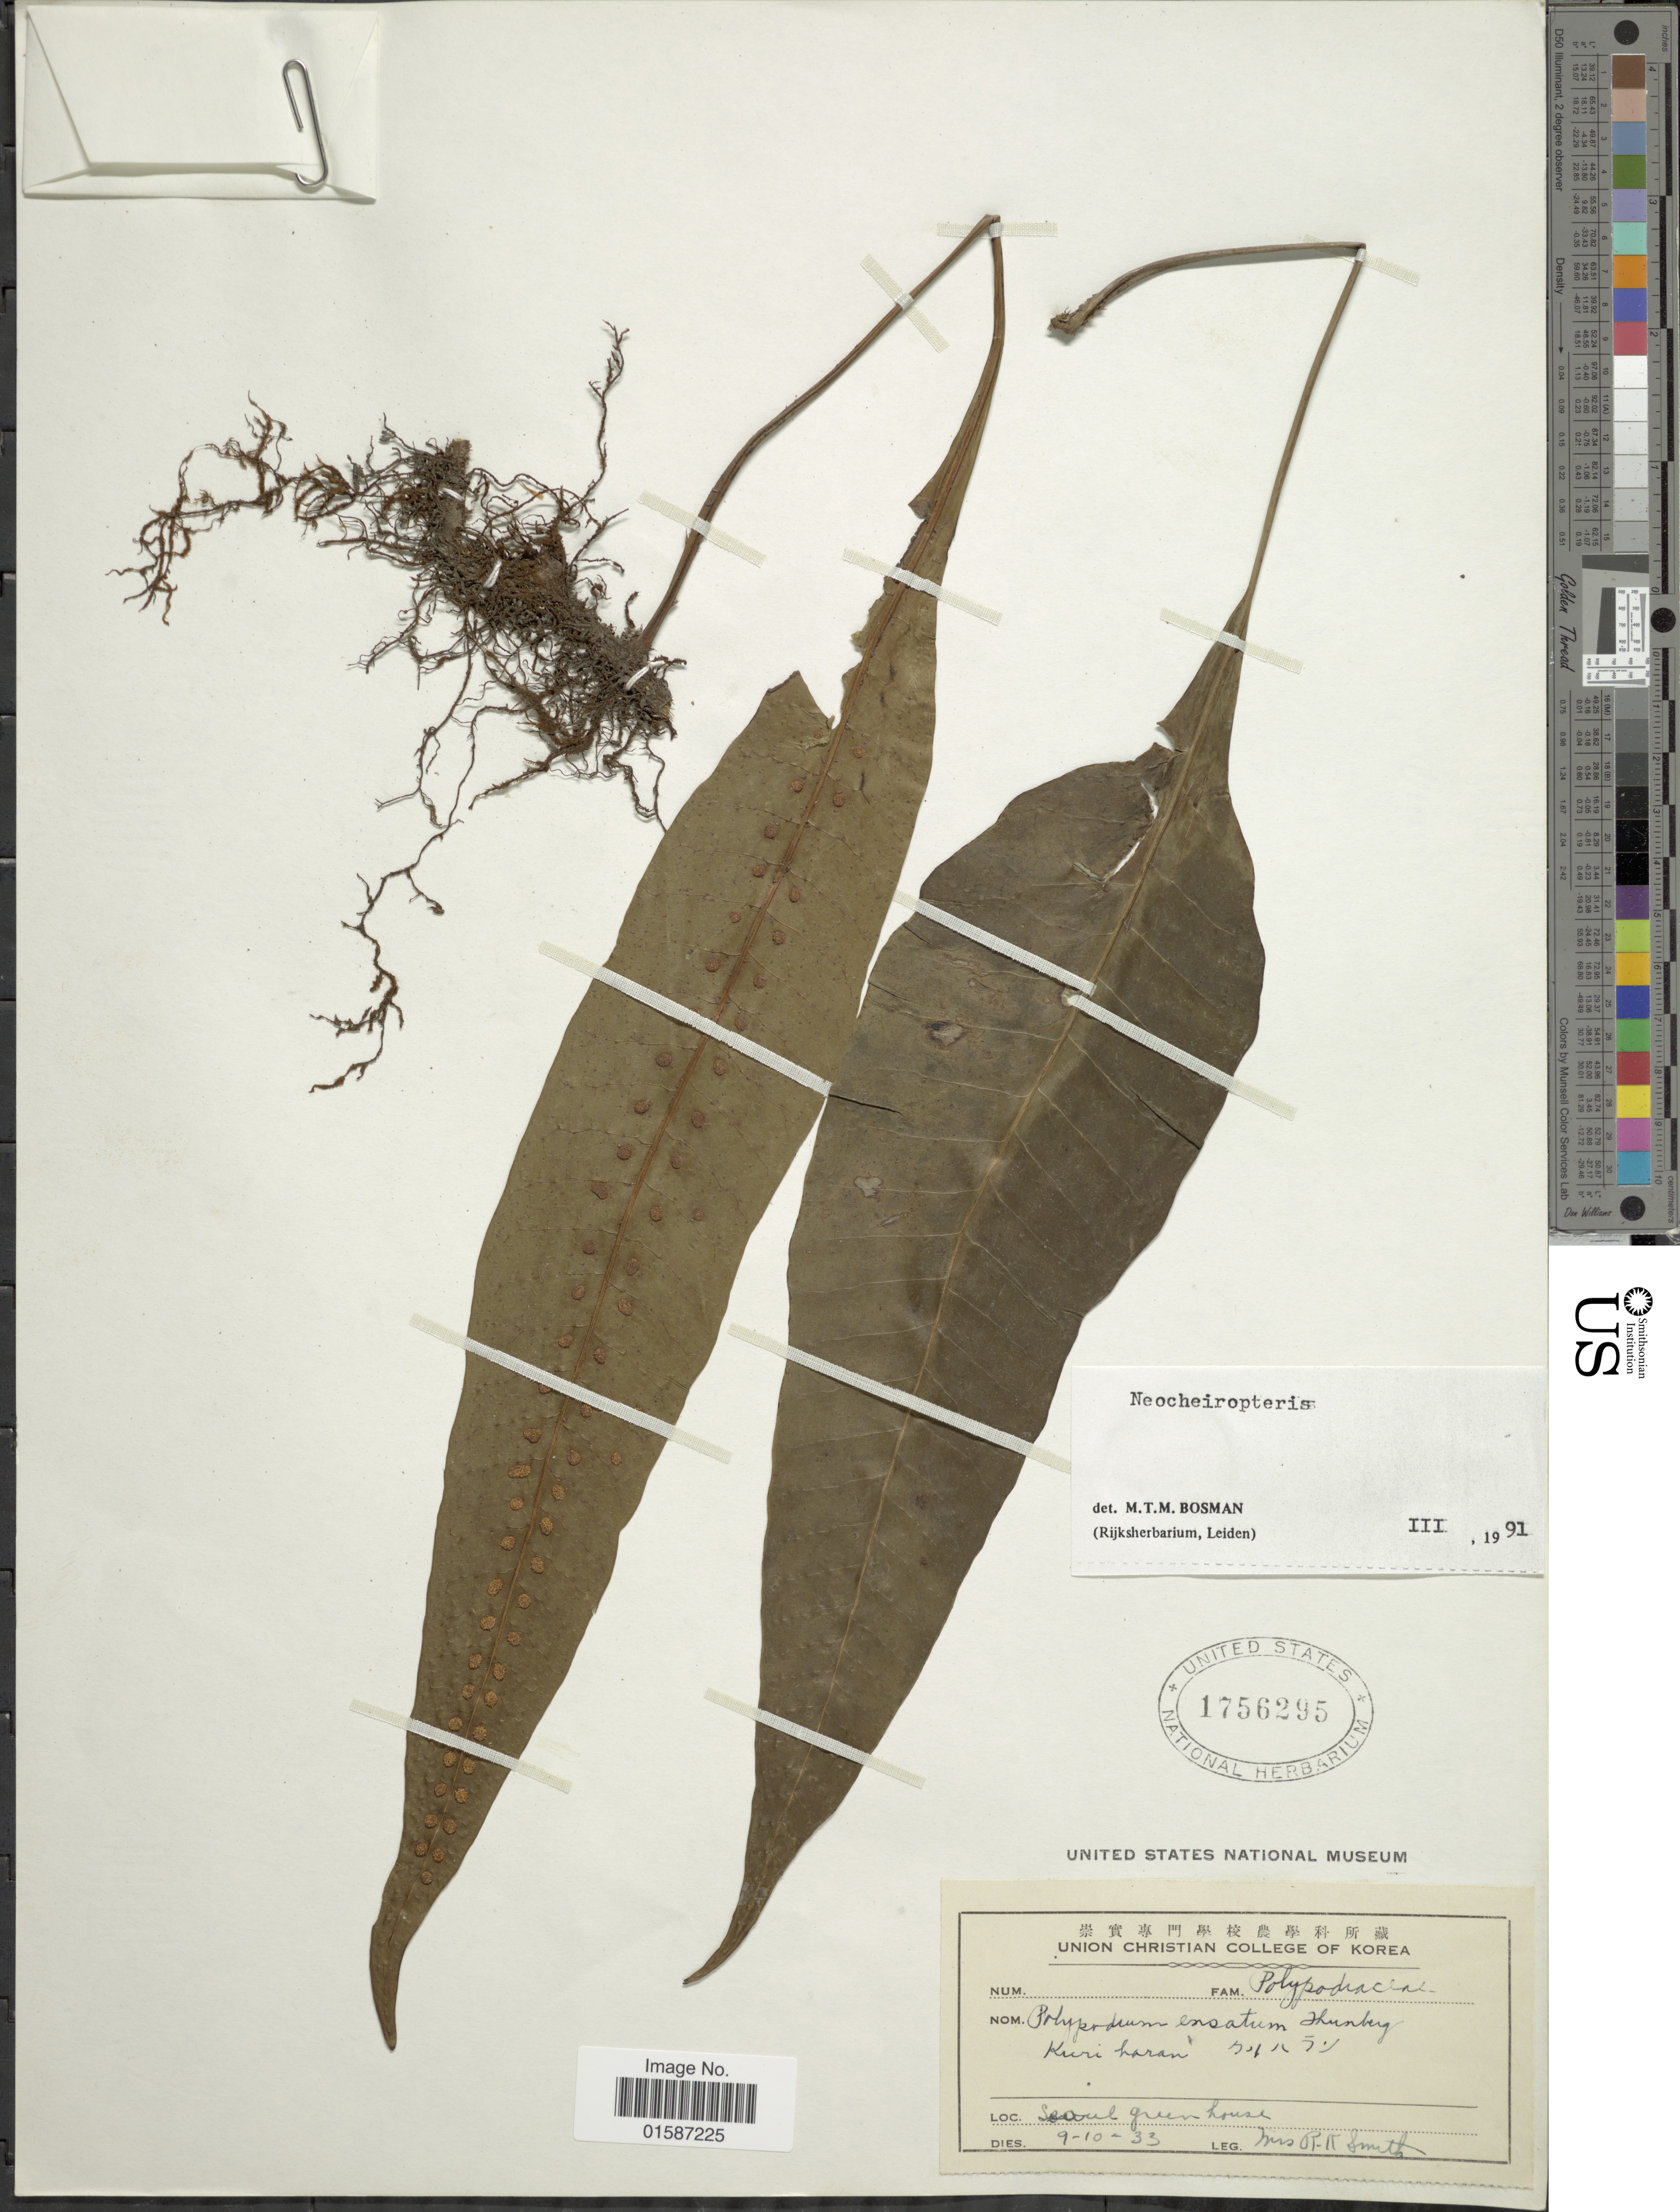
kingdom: Plantae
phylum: Tracheophyta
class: Polypodiopsida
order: Polypodiales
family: Polypodiaceae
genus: Neolepisorus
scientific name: Neolepisorus ensatus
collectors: R. Smith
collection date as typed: Transcribed d/m/y: 9/10/33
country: South Korea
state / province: Seoul Special City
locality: Seoul green house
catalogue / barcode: US 1756295